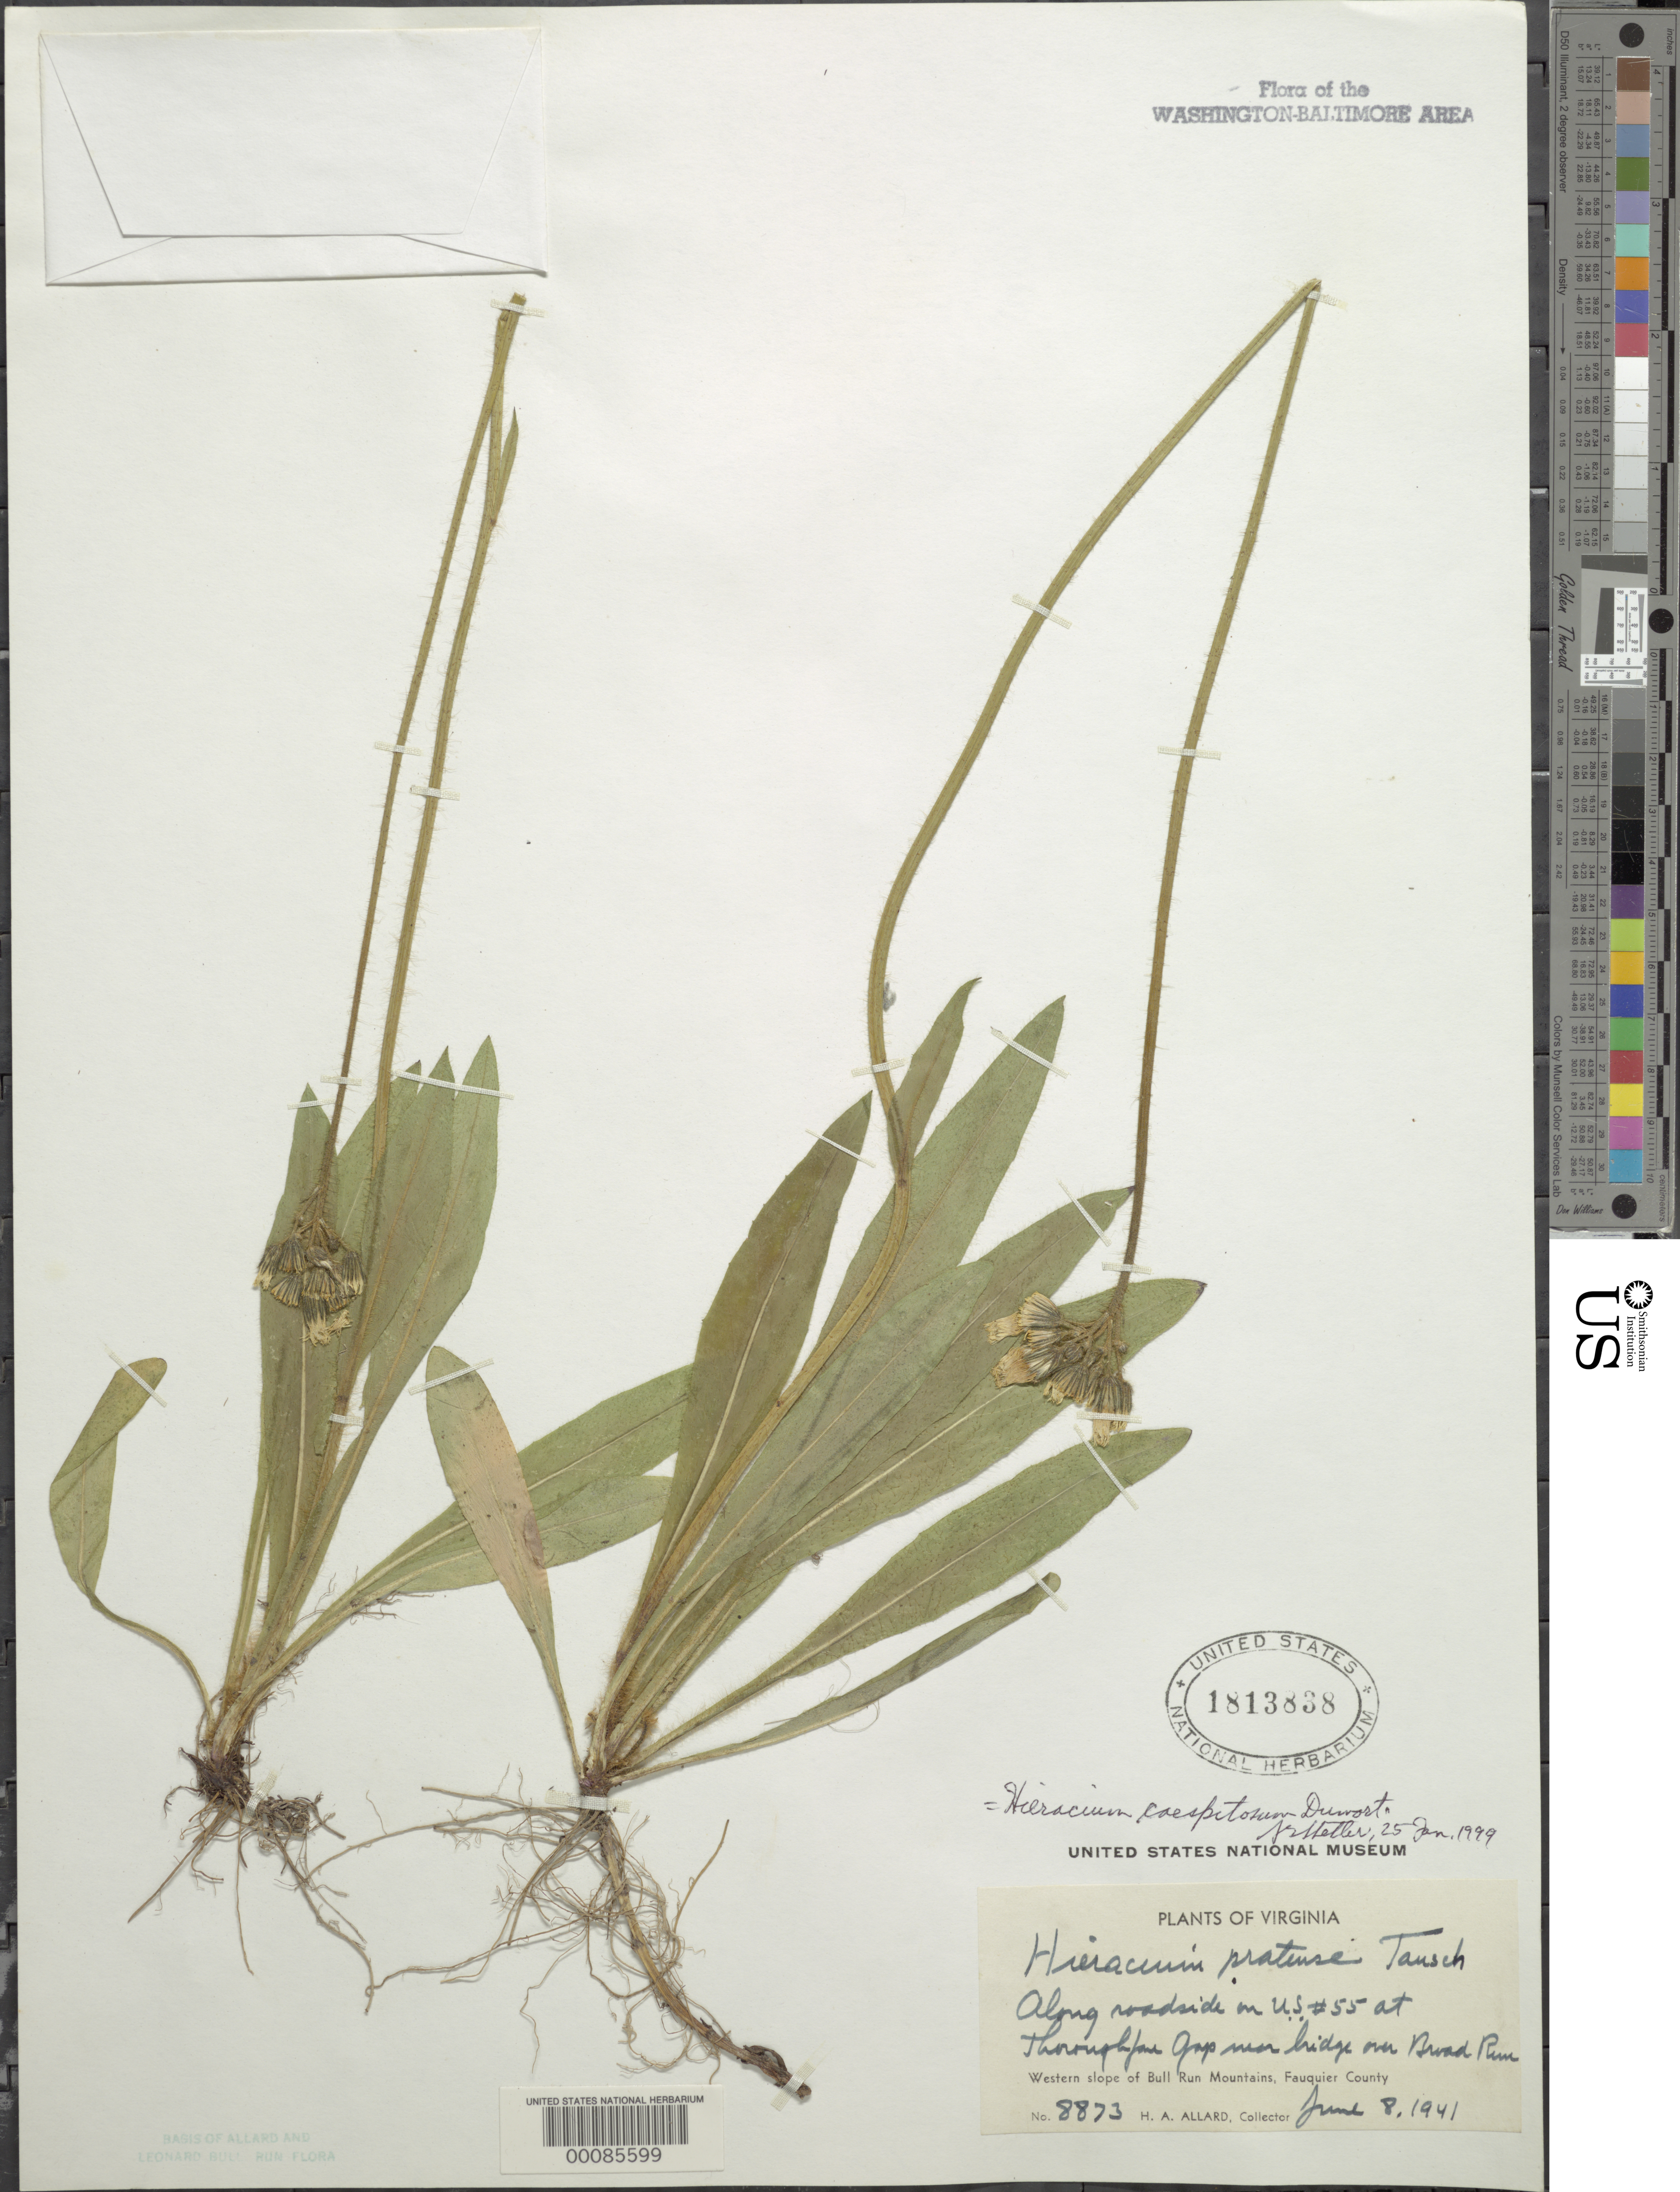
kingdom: Plantae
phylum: Tracheophyta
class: Magnoliopsida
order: Asterales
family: Asteraceae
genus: Pilosella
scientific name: Pilosella caespitosa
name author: (Dumort.) P. D. Sell & C. West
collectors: H. A. Allard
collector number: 8873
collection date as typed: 08 Jun 1941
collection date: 1941-06-08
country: United States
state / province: Virginia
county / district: Fauquier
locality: Thorofare Gap Bridge on Broad Run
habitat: Roadside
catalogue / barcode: US 1813838